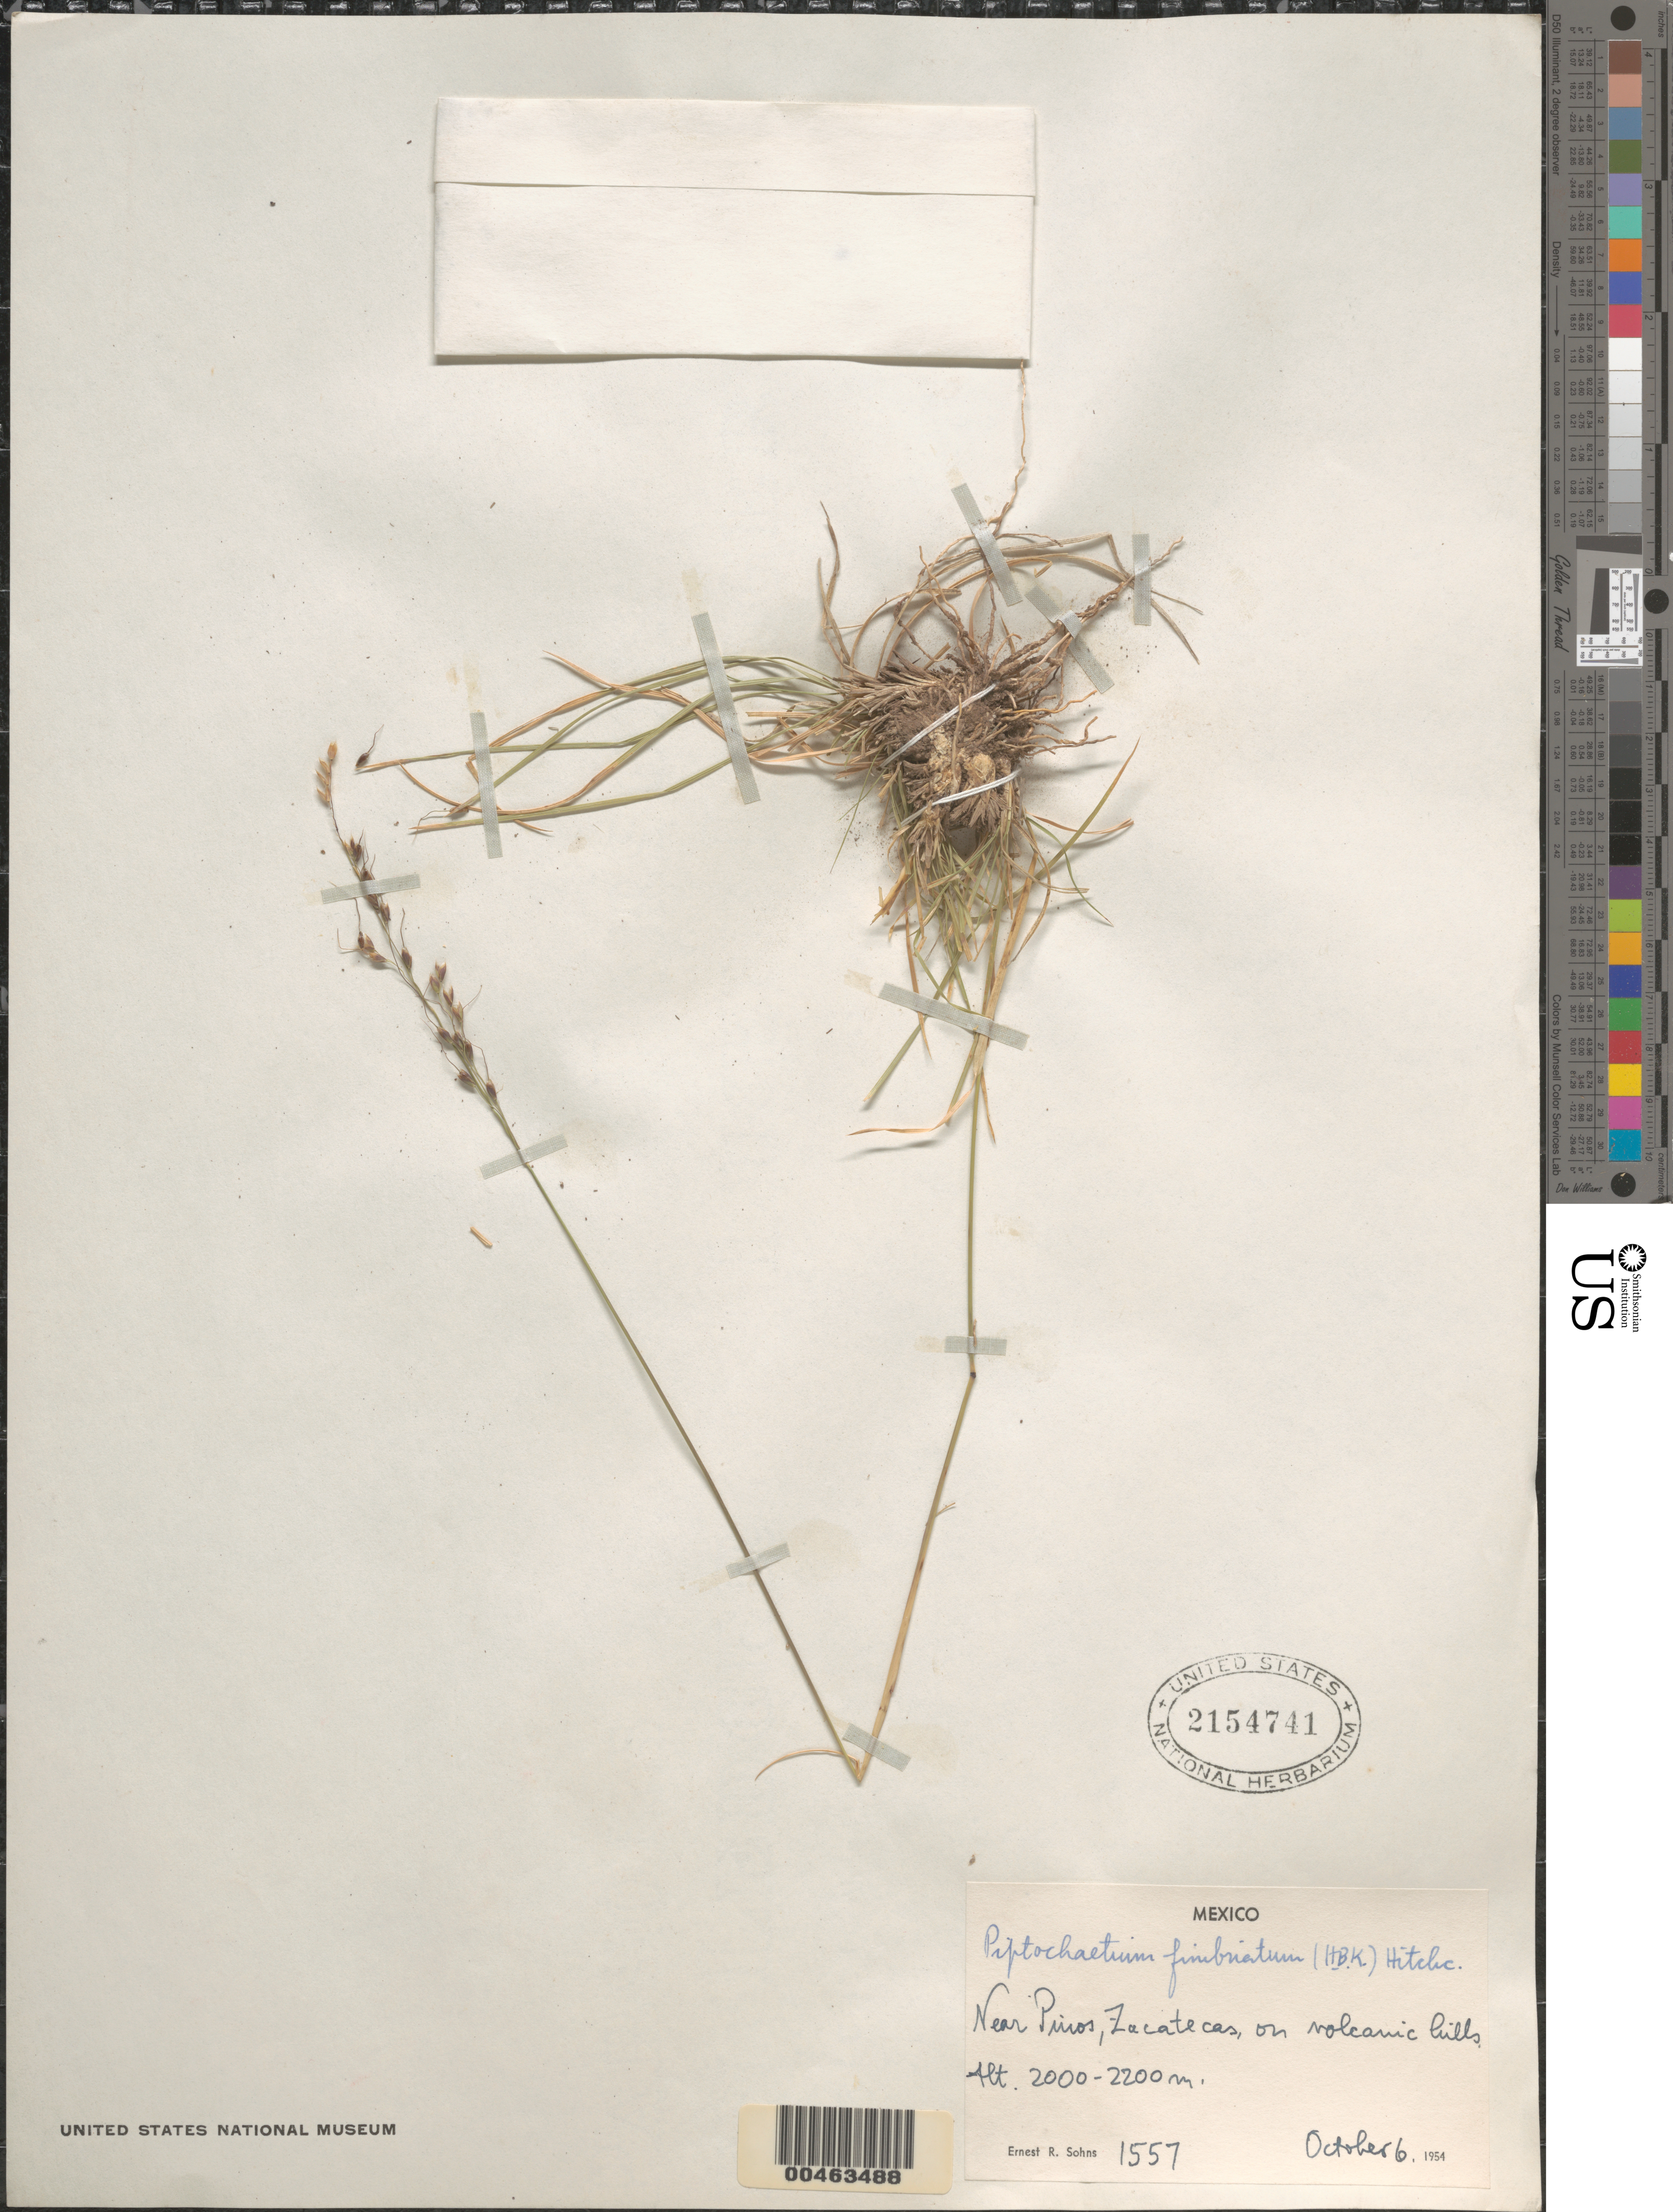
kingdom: Plantae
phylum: Tracheophyta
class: Liliopsida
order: Poales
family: Poaceae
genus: Piptochaetium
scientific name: Piptochaetium fimbriatum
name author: (Kunth) Hitchc.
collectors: E. R. Sohns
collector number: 1557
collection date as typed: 6 Oct 1954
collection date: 1954-10-06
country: Mexico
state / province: Zacatecas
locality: Near Pinos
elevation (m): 2000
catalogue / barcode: US 2154741